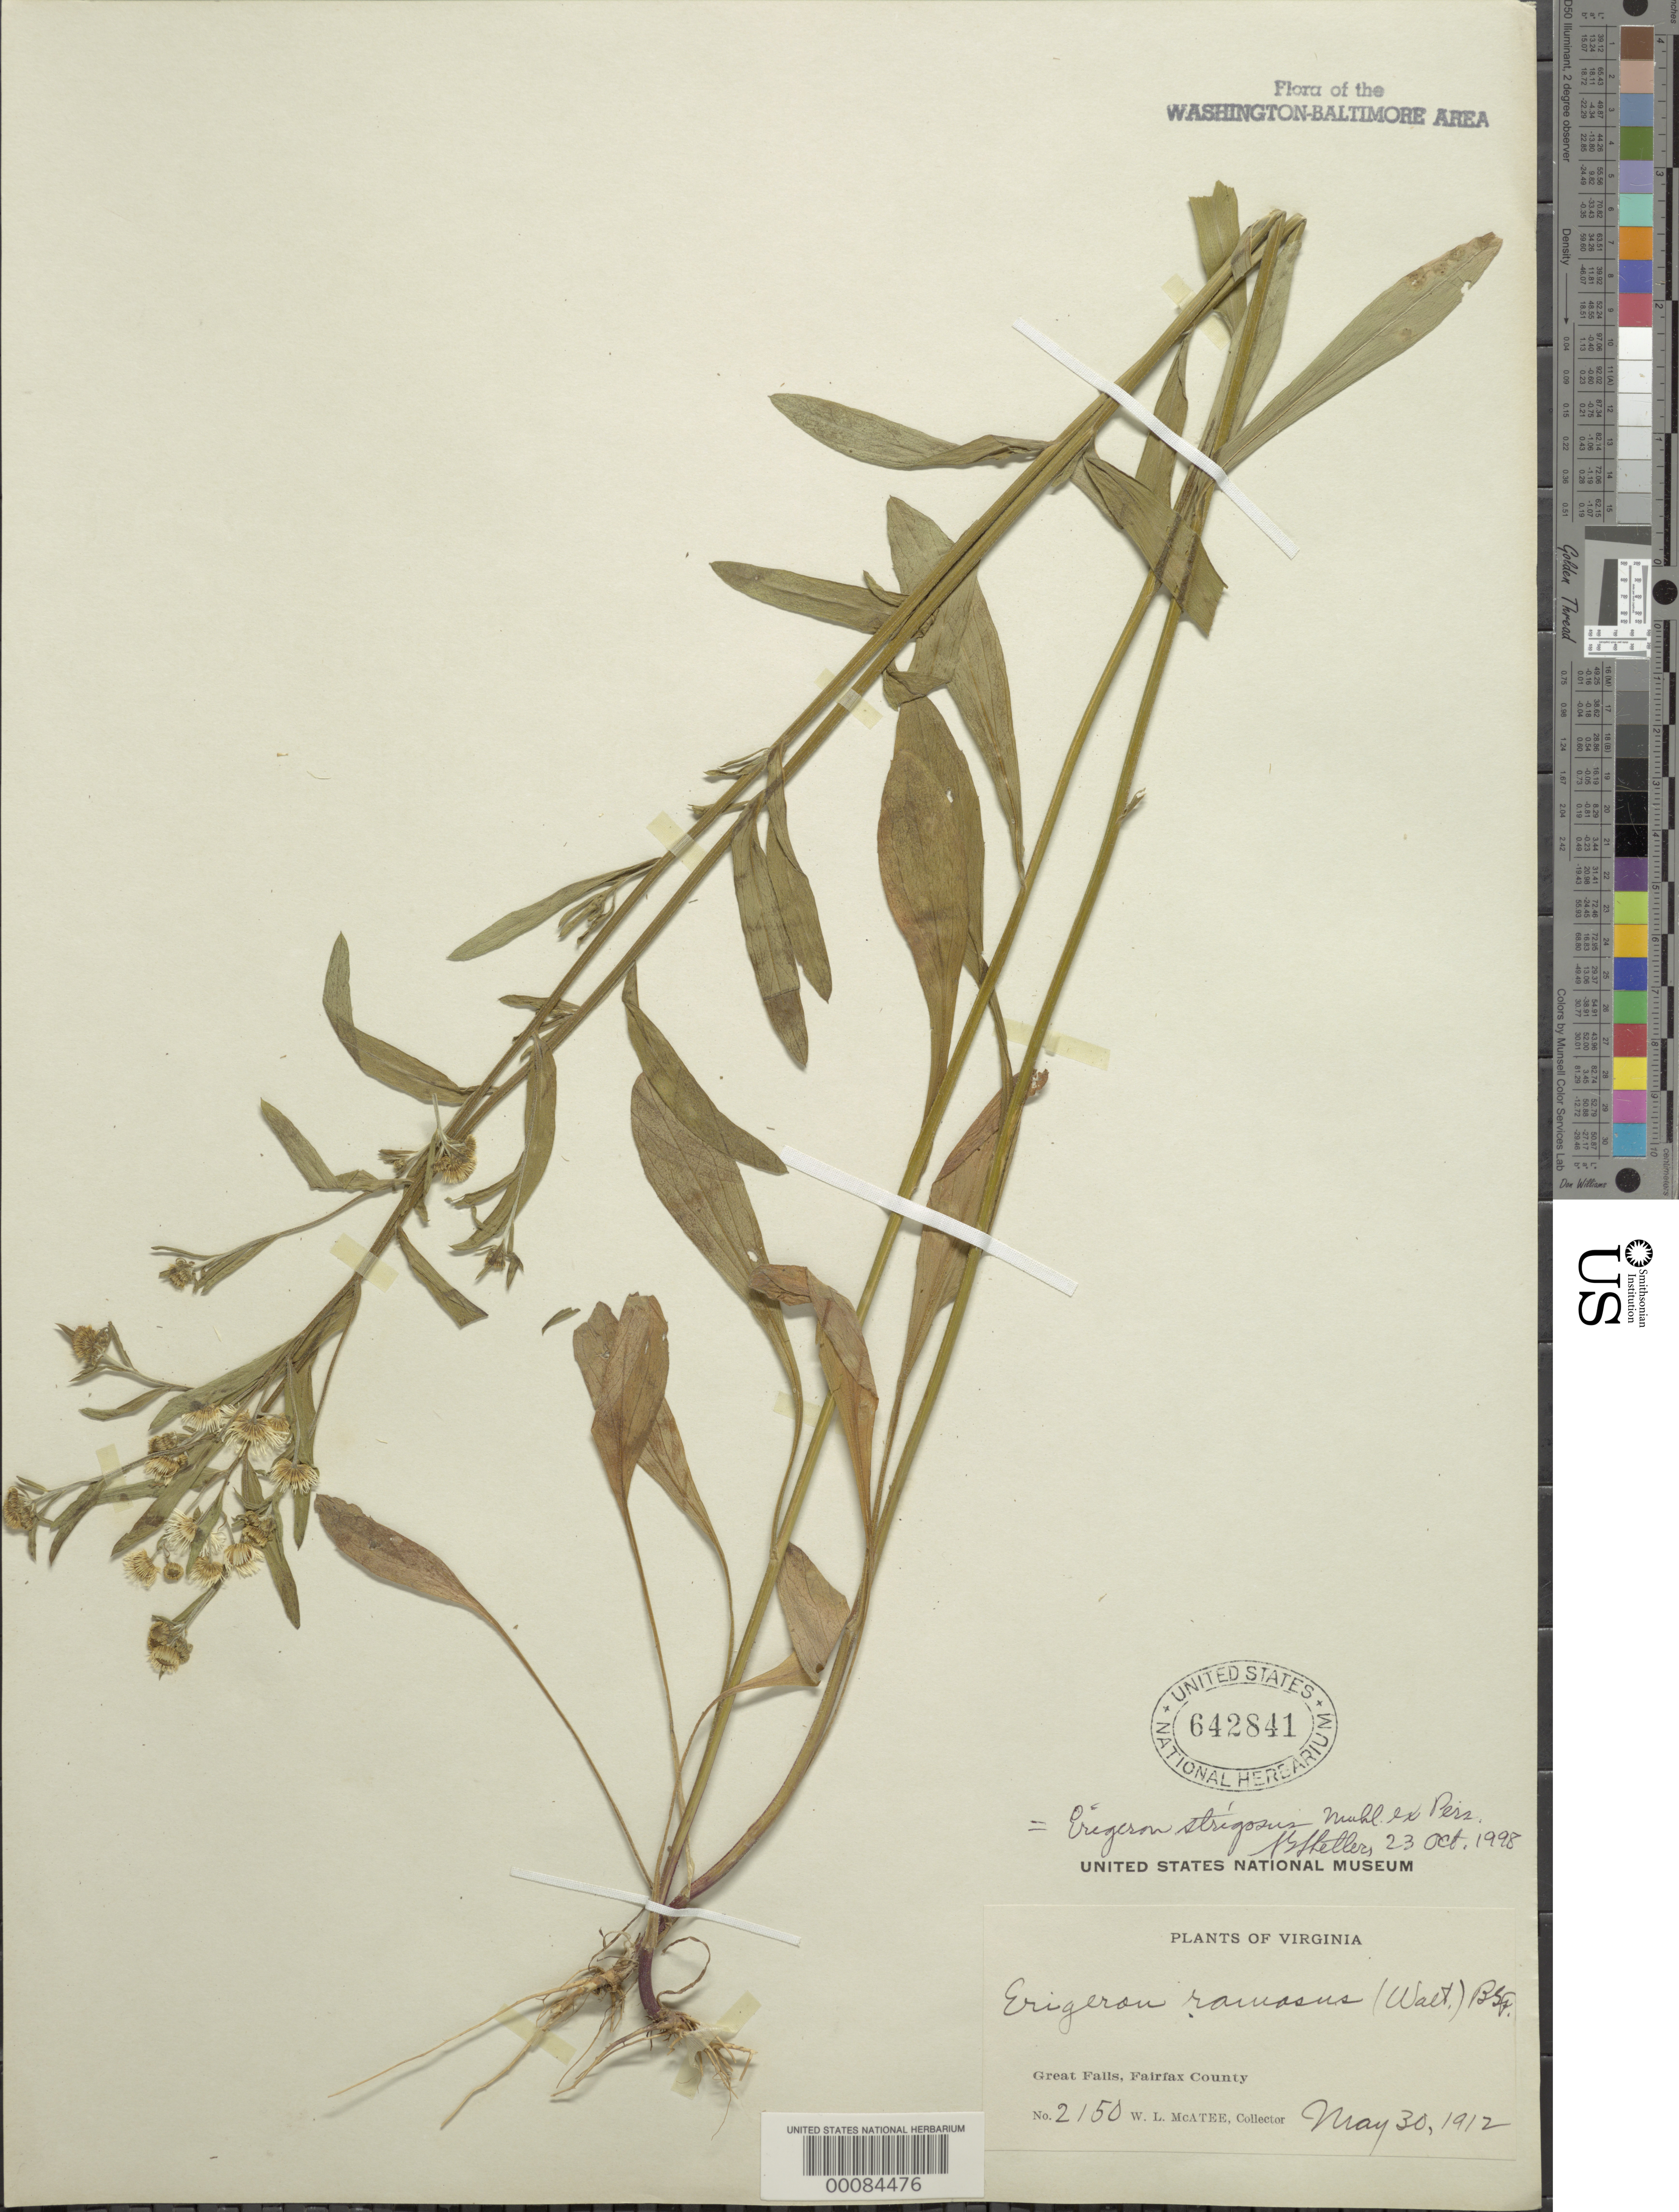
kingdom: Plantae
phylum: Tracheophyta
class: Magnoliopsida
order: Asterales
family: Asteraceae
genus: Erigeron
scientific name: Erigeron strigosus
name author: Muhl. ex Willd.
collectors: W. McAtee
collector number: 2150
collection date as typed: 30 May 1912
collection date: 1912-05-30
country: United States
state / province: Virginia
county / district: Fairfax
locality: Great Falls C. & O. Canal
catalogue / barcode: US 642841